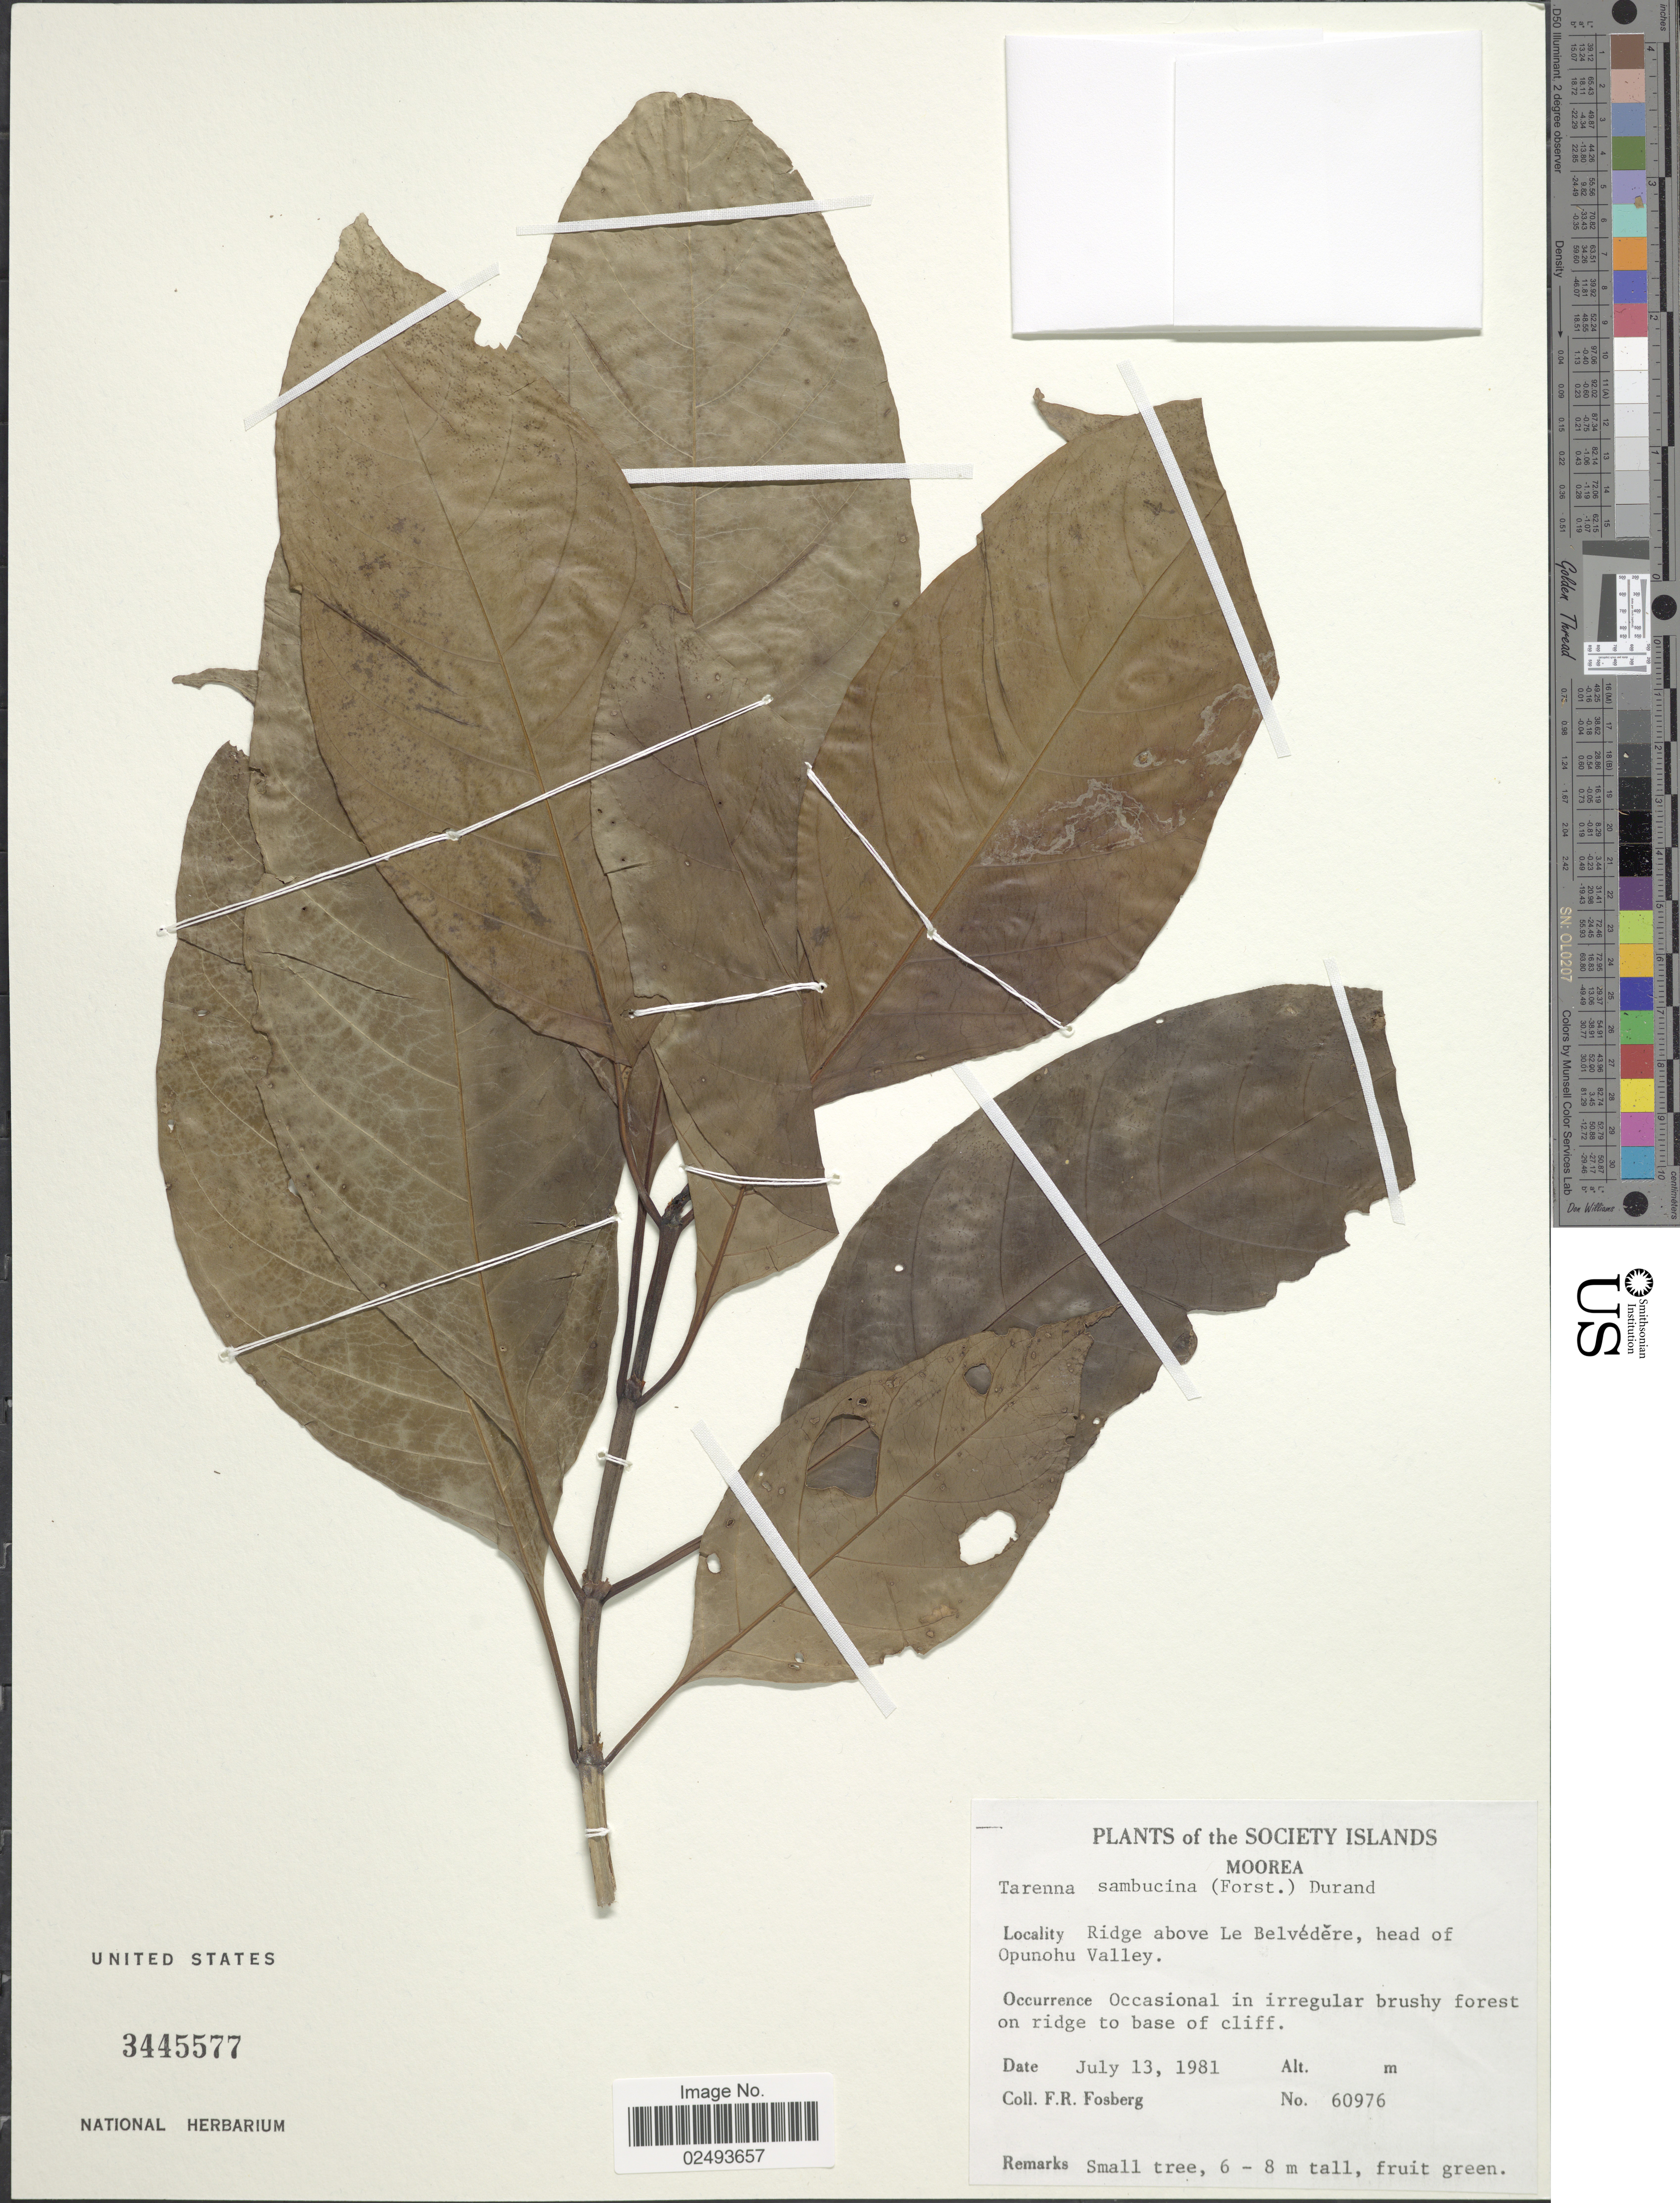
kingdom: Plantae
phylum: Tracheophyta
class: Magnoliopsida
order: Gentianales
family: Rubiaceae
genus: Tarenna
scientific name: Tarenna sambucina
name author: (G. Forst.) Drake ex Durand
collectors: F. R. Fosberg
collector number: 60976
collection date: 1981-07-13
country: French Polynesia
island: Moorea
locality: The Society Islands, Moorea, Ridge above Le Belvedere, head of Opunohu Valley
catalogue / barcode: US 3445577